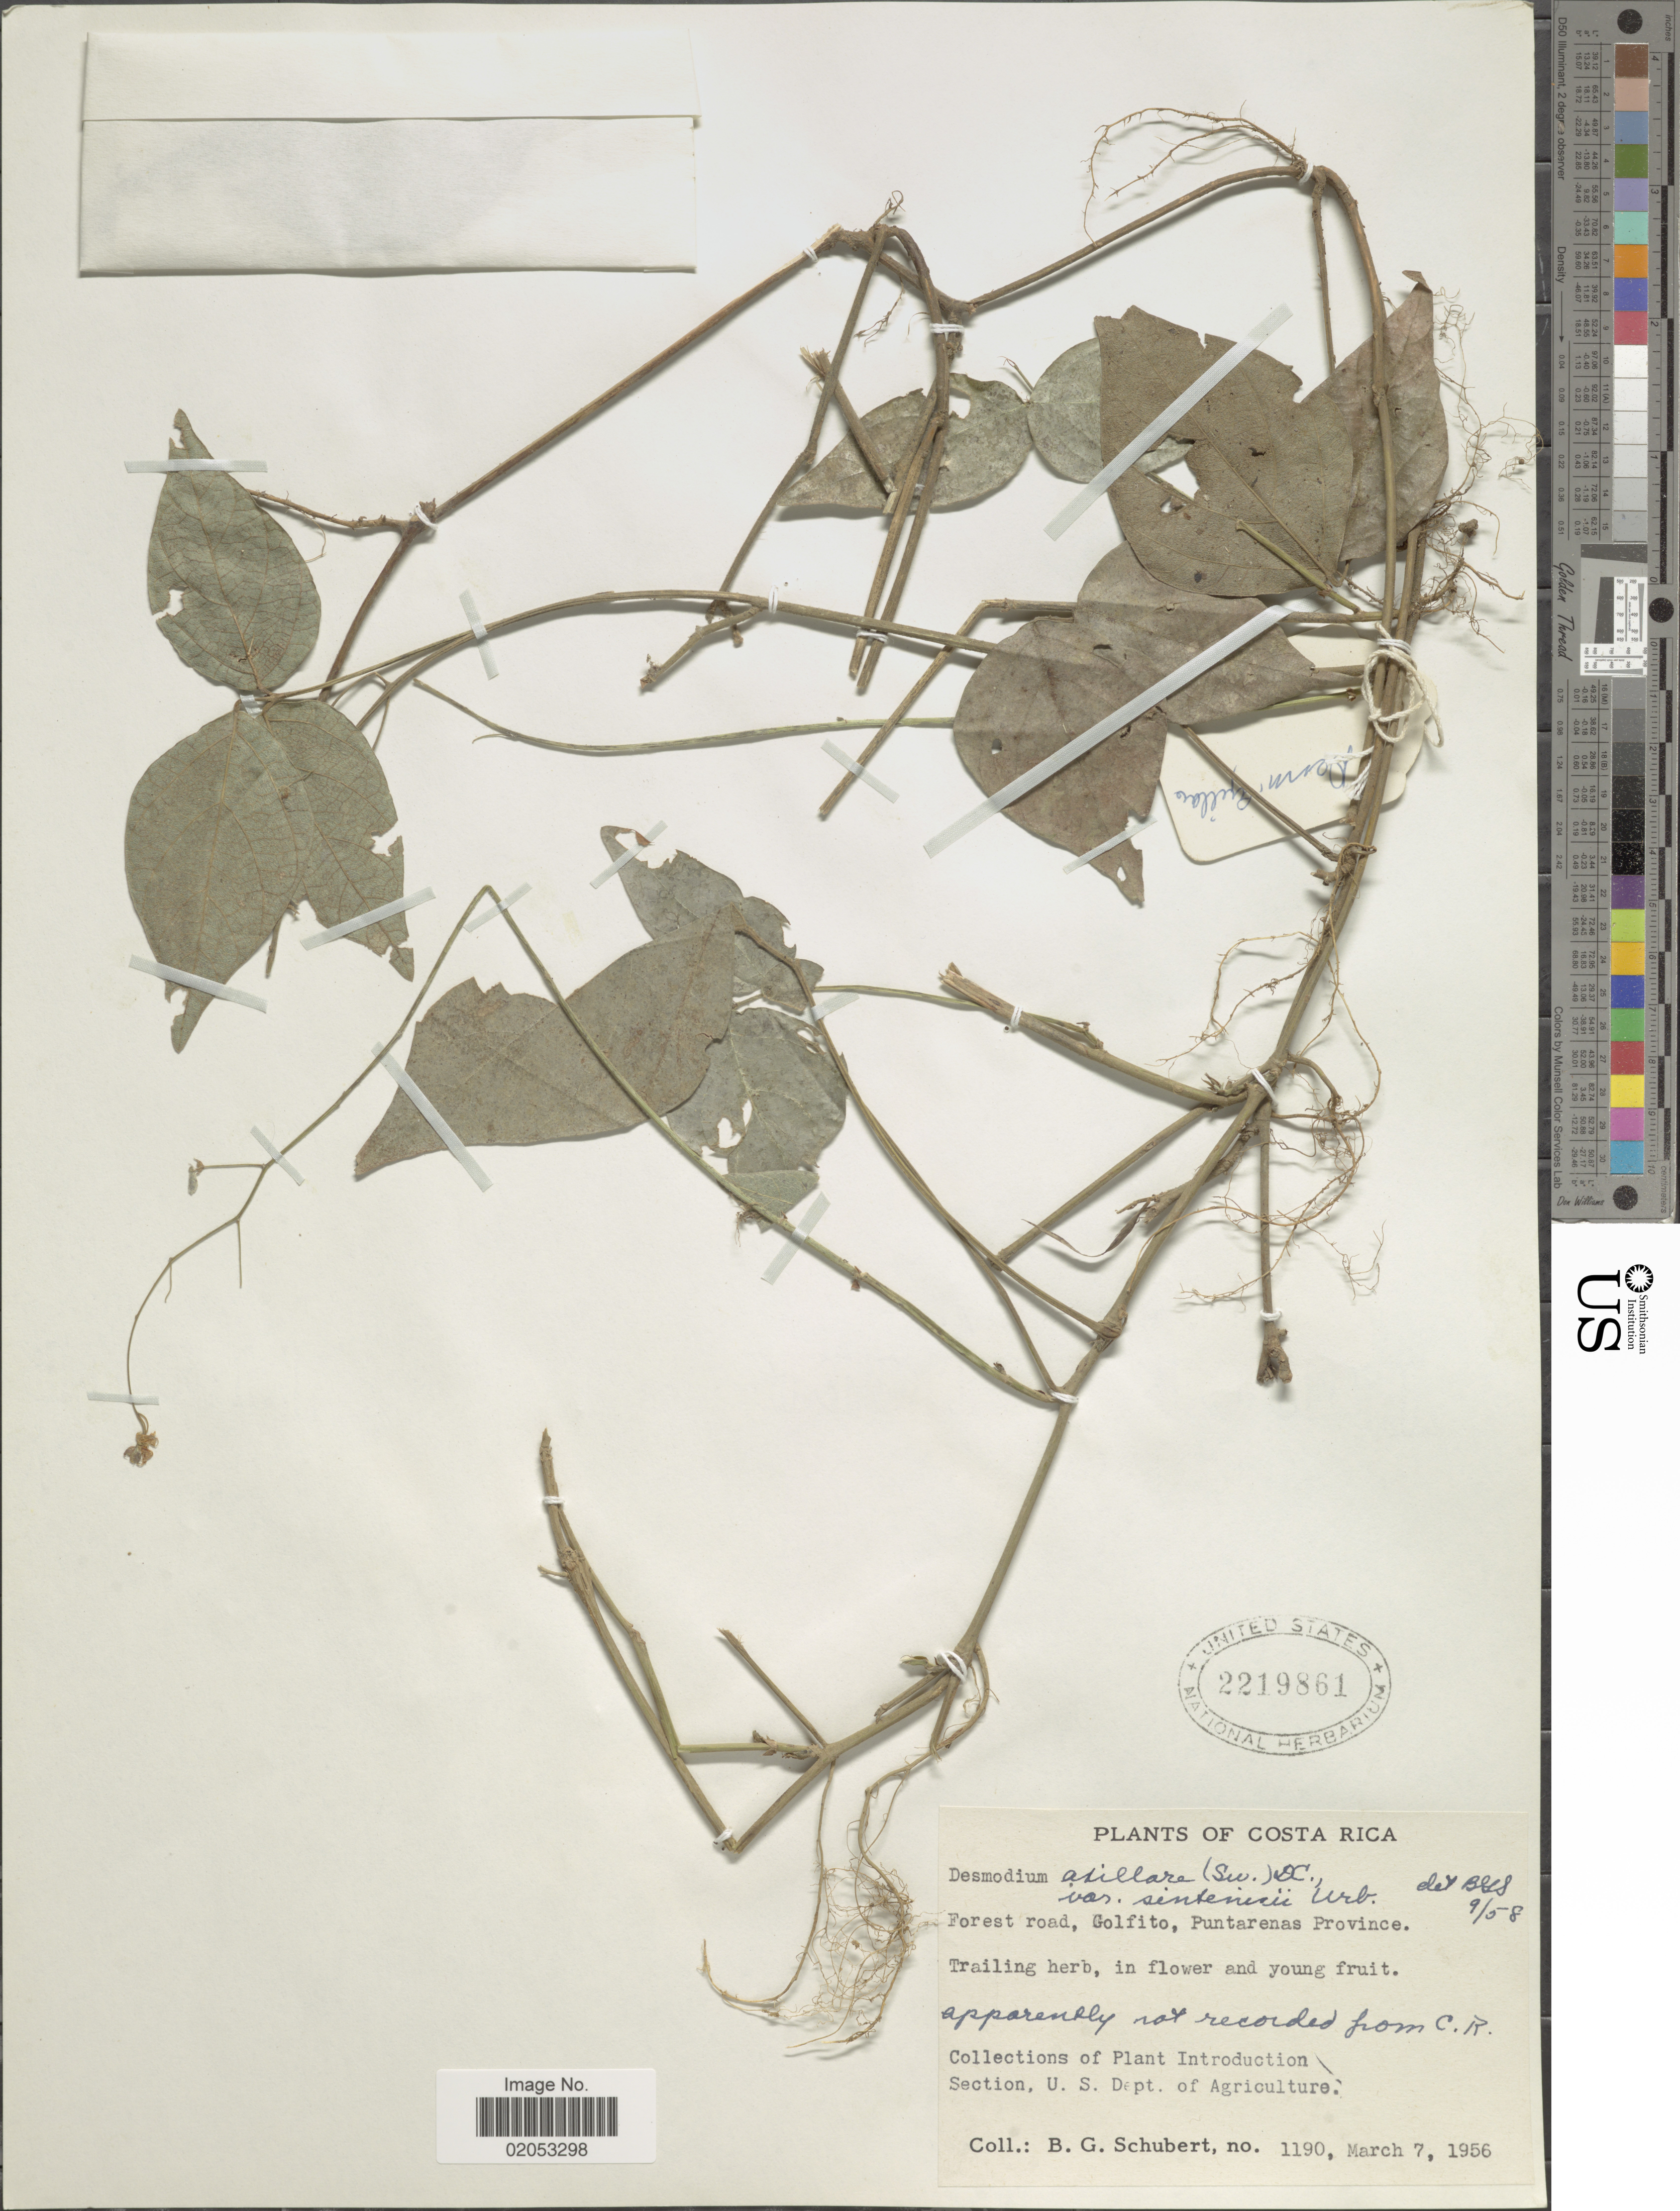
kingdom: Plantae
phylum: Tracheophyta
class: Magnoliopsida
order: Fabales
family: Fabaceae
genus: Desmodium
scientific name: Desmodium axillare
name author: (Sw.) DC.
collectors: B. Schubert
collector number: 1190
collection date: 1956-03-07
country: Costa Rica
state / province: Puntarenas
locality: Forest road, Golfito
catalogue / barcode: US 2219861